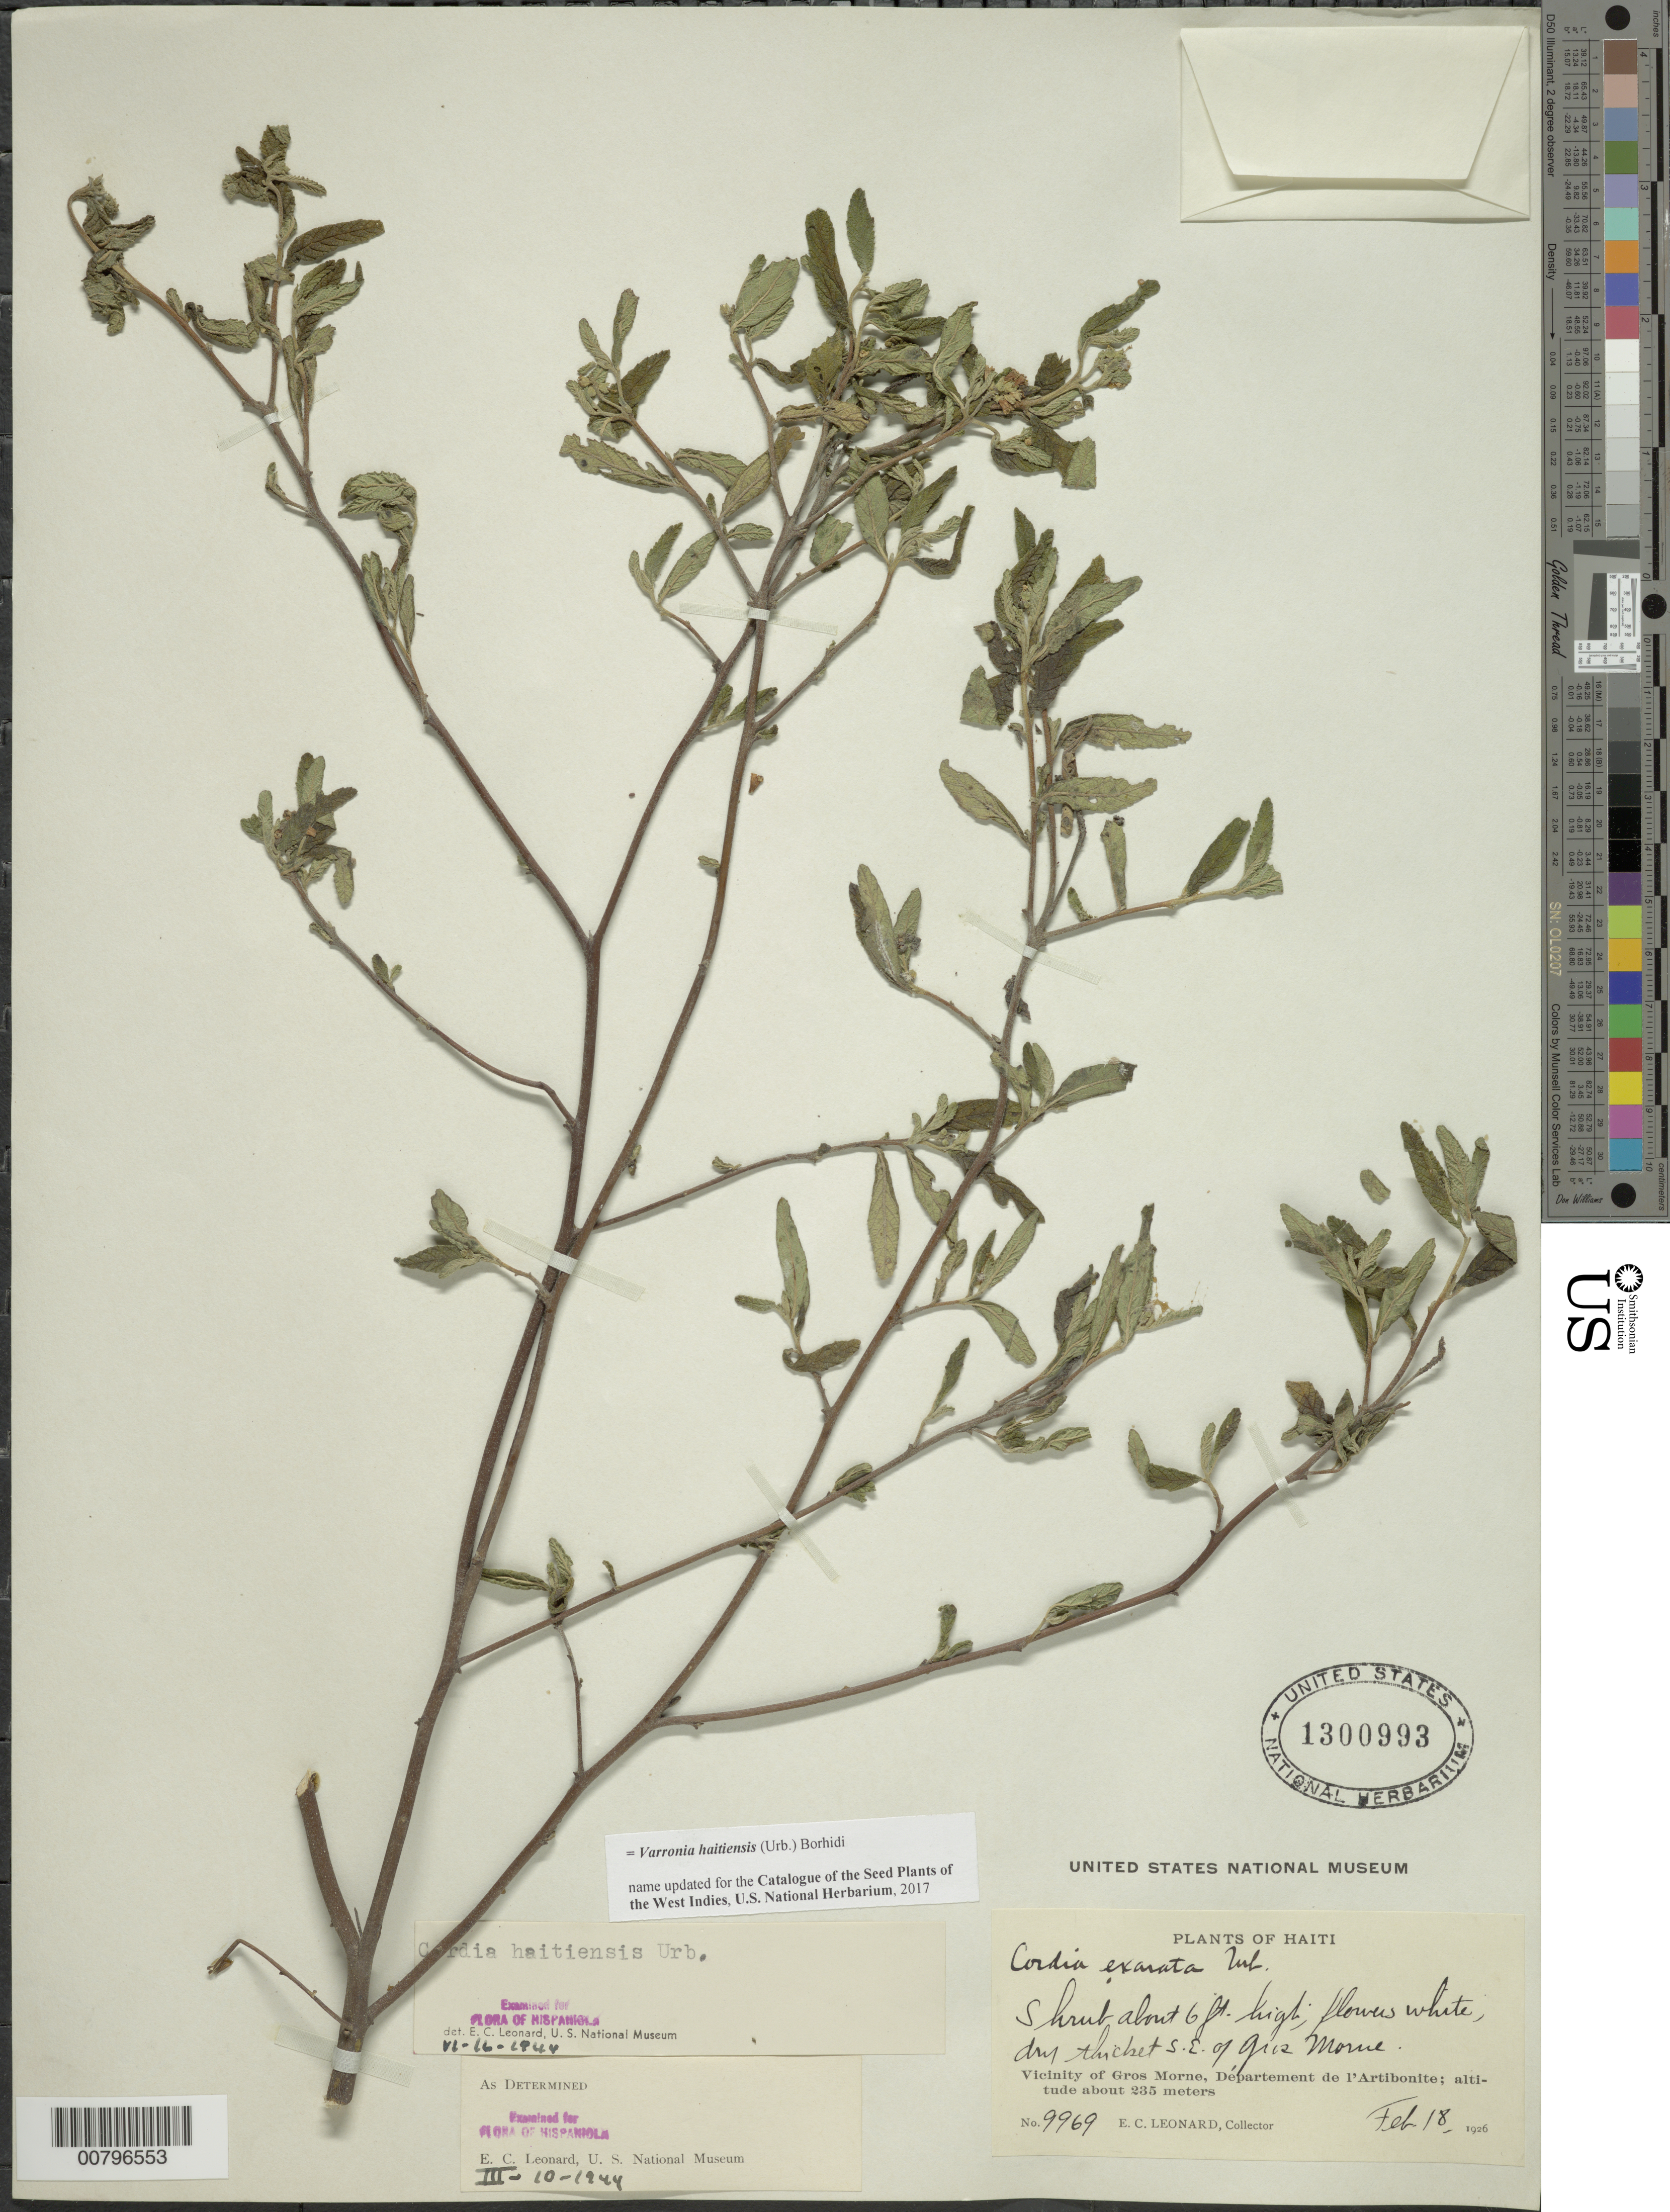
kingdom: Plantae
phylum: Tracheophyta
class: Magnoliopsida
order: Boraginales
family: Cordiaceae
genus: Varronia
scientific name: Varronia haitiensis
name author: (Urb.) Borhidi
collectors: E. C. Leonard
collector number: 9969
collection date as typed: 18 Feb 1926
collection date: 1926-02-18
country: Haiti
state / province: Artibonite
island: Hispaniola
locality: Vicinity of Gros Morne, S.E. of Gros Morne.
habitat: Dry thicket.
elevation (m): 235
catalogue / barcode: US 1300993